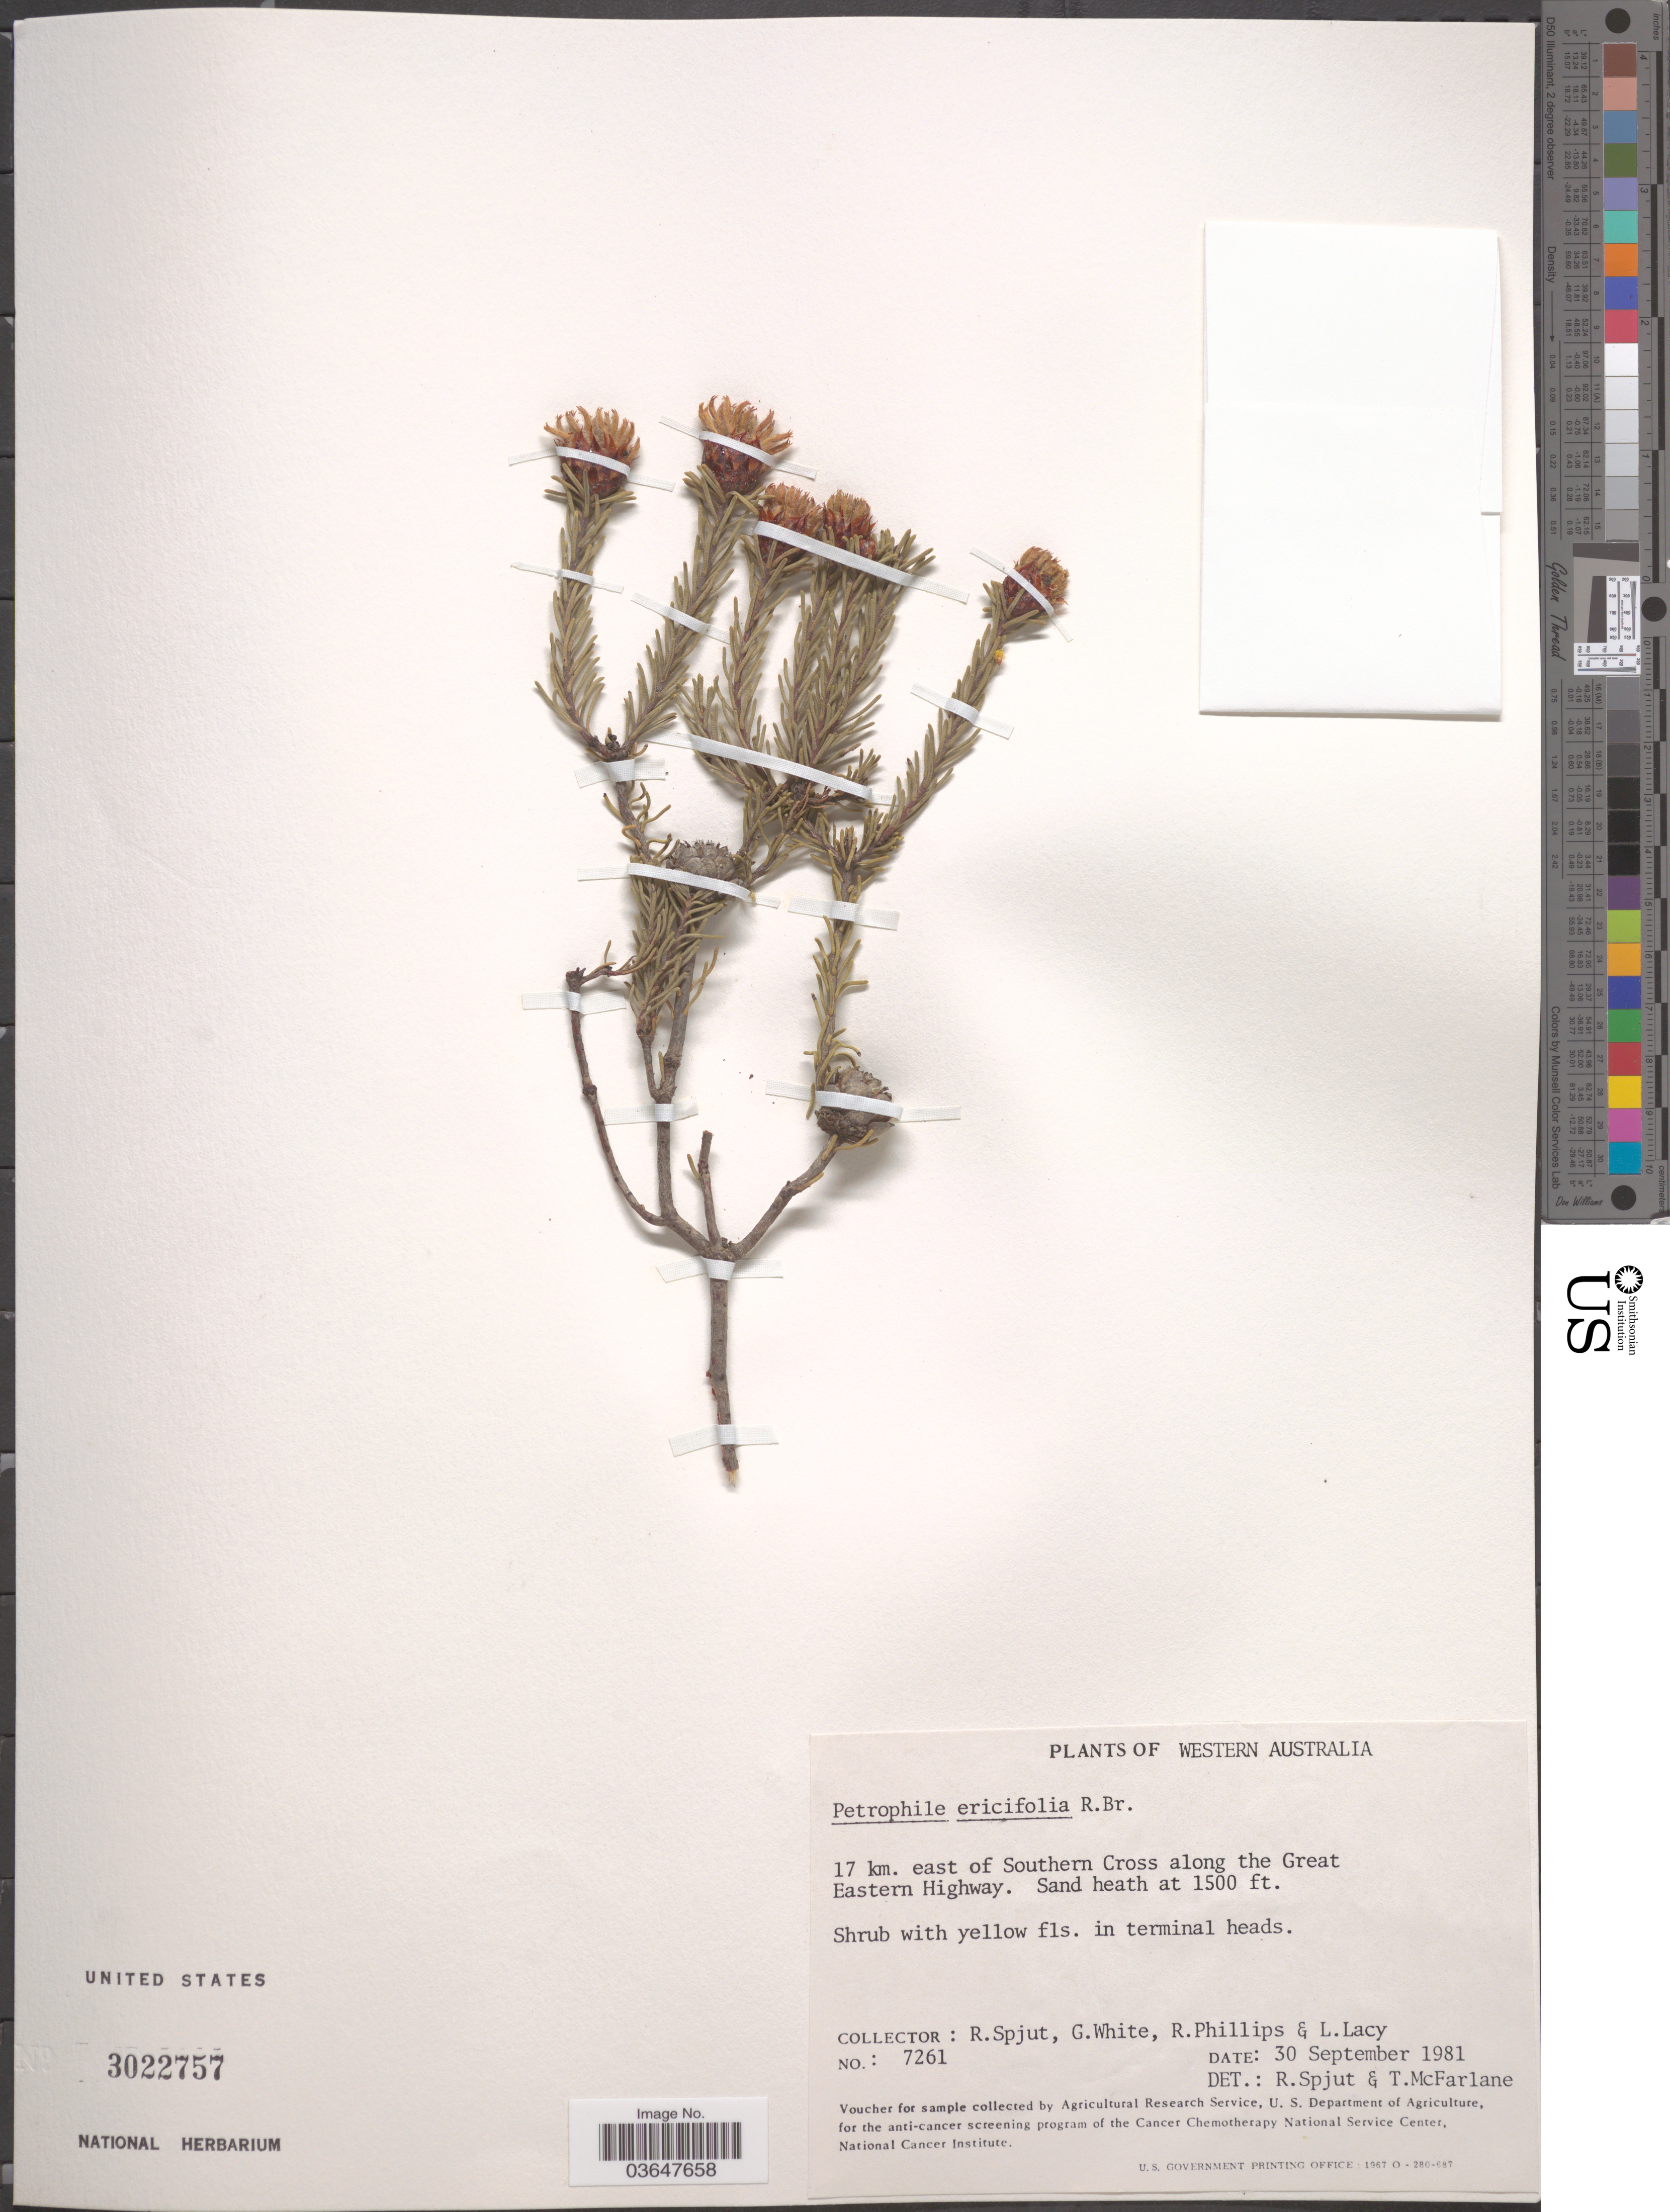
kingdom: Plantae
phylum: Tracheophyta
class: Magnoliopsida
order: Proteales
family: Proteaceae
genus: Petrophile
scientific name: Petrophile ericifolia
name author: R. Br.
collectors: R. Spjut, G. White, R. Phillips & L. Lacy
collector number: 7261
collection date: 1981-09-30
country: Australia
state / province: Western Australia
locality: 17 km. east of Southern Cross along the Great Eastern Highway.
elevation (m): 457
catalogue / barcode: US 3022757